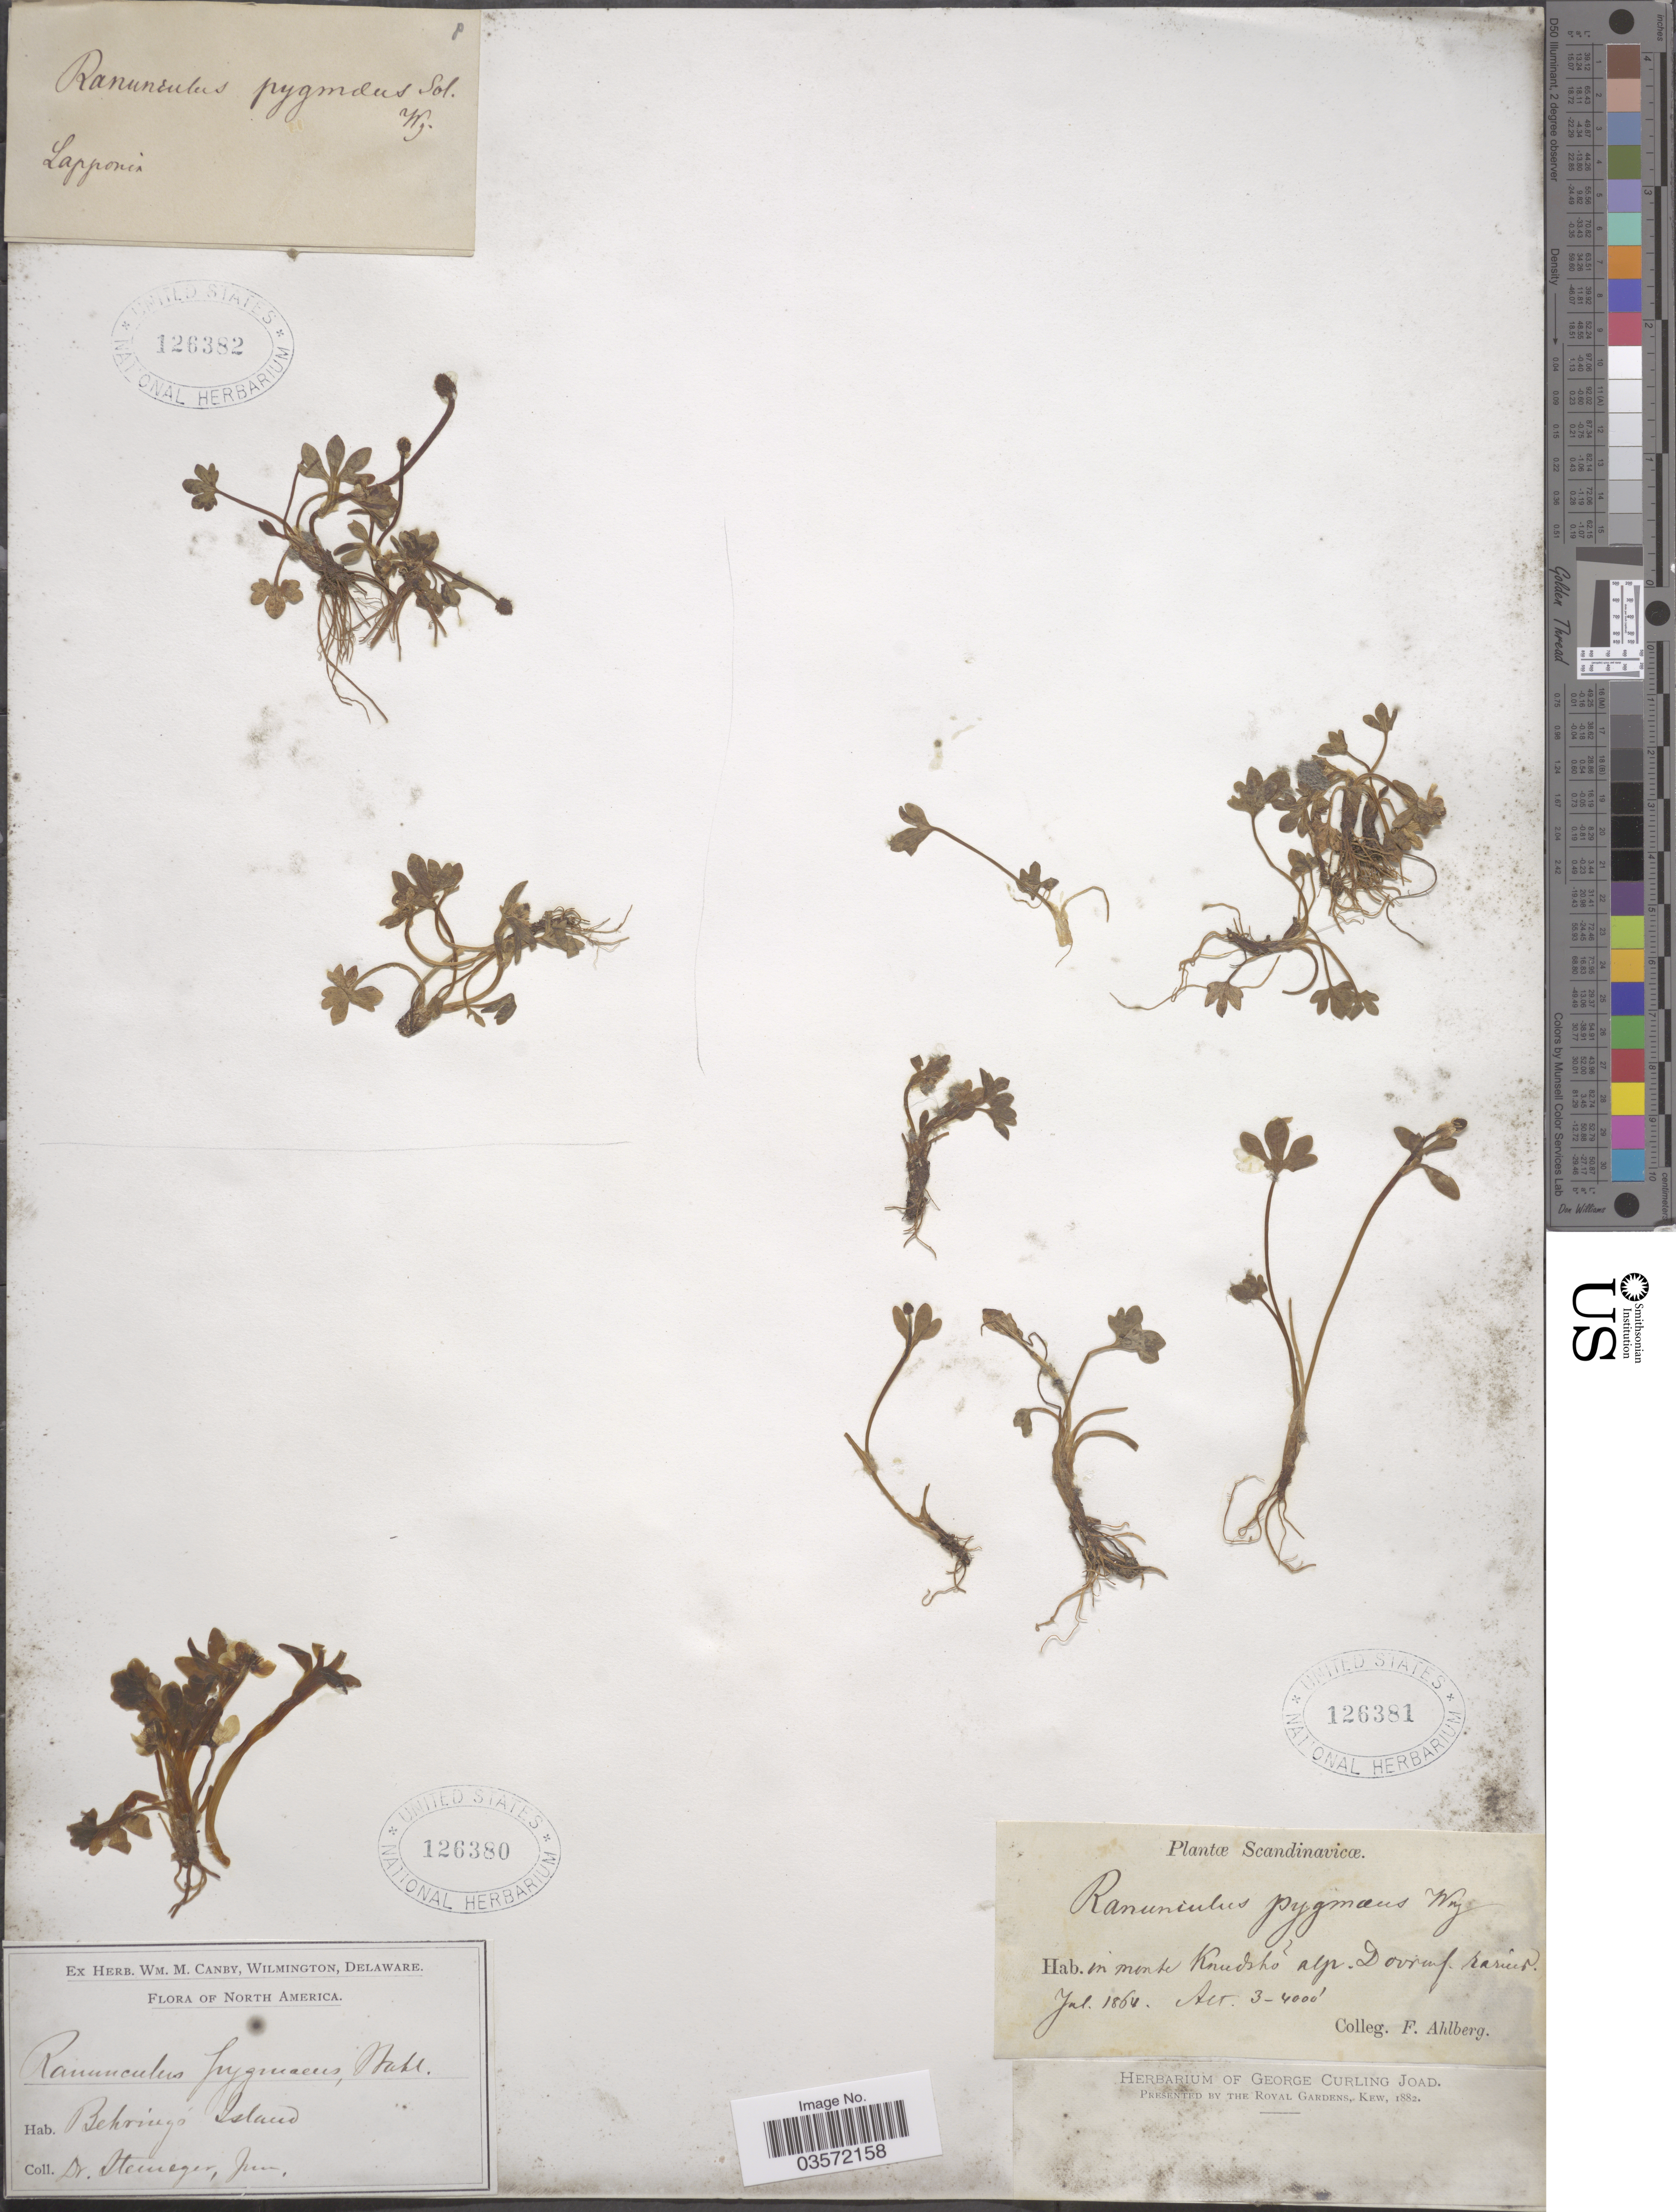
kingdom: Plantae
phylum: Tracheophyta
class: Magnoliopsida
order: Ranunculales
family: Ranunculaceae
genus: Ranunculus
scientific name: Ranunculus pygmaeus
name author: Wahlenb.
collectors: F. Ahlberg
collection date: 1864-07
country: Norway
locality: Scandinavicœ. In monte Knudsho alp. Dovrens. rarius.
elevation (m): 914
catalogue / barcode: US 126381